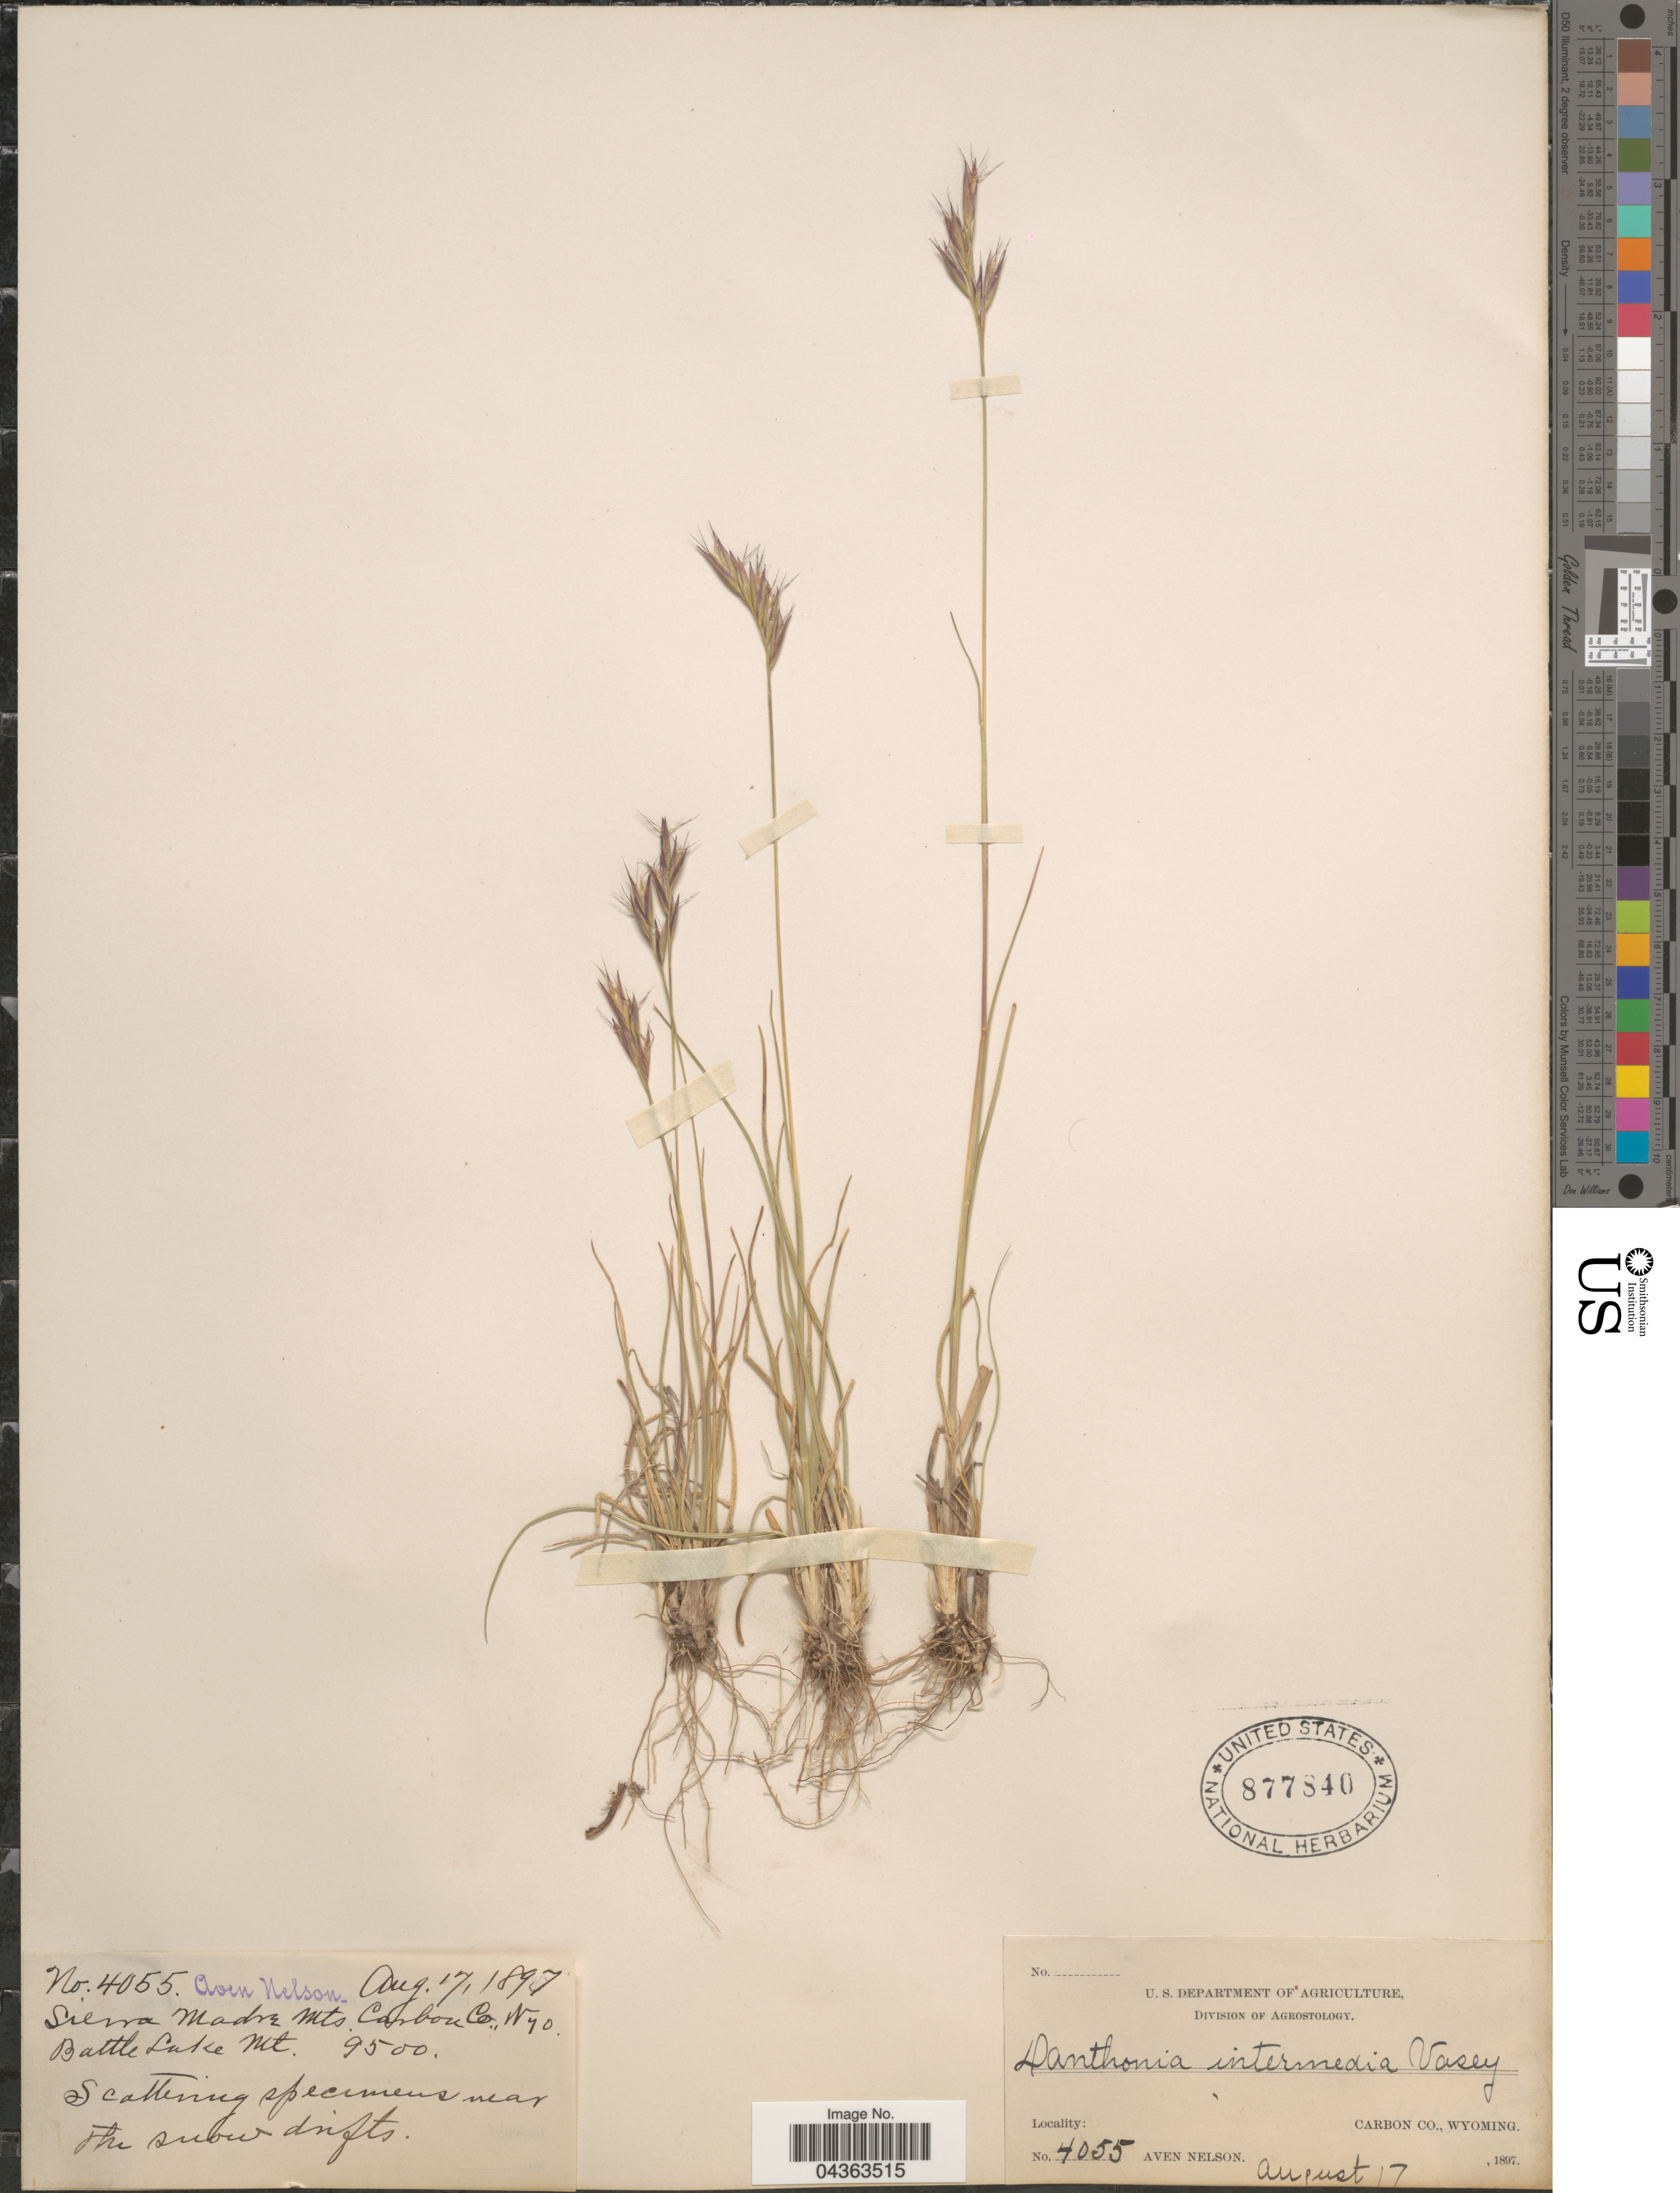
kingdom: Plantae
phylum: Tracheophyta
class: Liliopsida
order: Poales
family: Poaceae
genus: Danthonia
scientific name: Danthonia intermedia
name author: Vasey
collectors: A. Nelson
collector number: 4055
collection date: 1897-08-17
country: United States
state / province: Wyoming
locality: Sierra Madre Mts. Carbon Co. Battle Lake Mt.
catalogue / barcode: US 877840